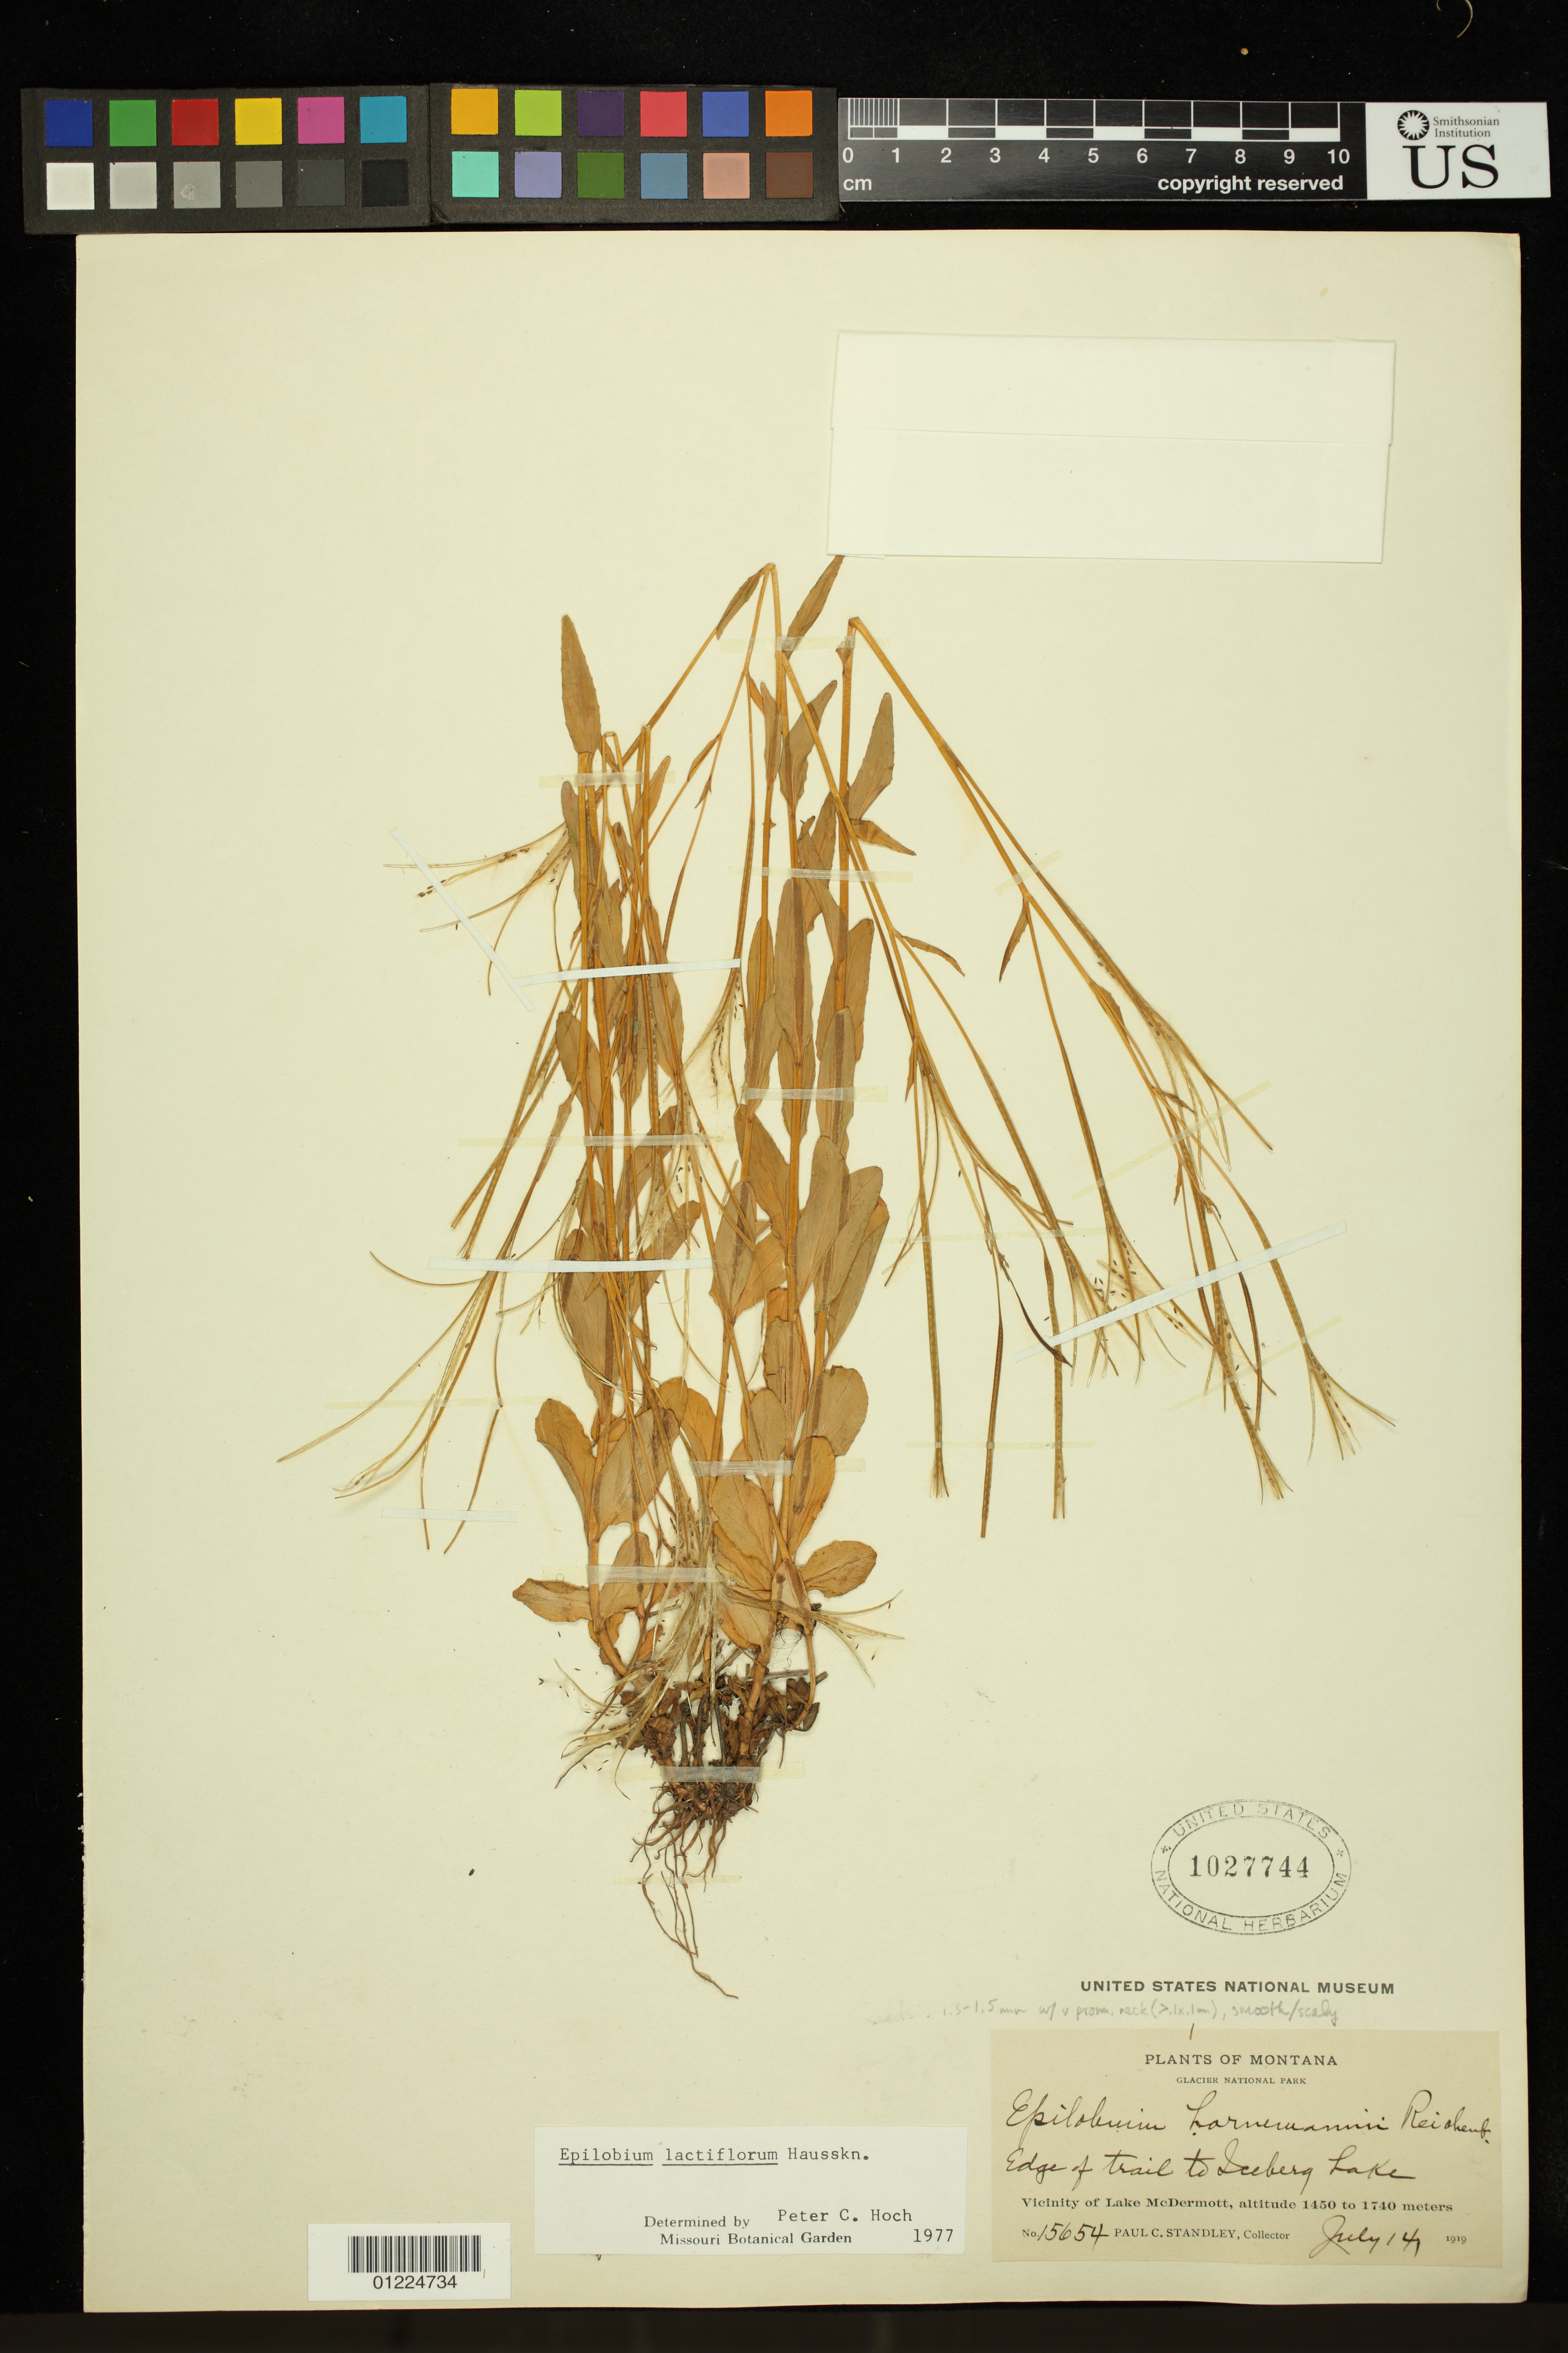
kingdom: Plantae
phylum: Tracheophyta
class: Magnoliopsida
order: Myrtales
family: Onagraceae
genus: Epilobium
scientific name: Epilobium lactiflorum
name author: Hausskn.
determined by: Hoch, P. C.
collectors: P. C. Standley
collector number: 15654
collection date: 1919-07-14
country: United States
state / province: Montana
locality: Vicinity of Lake McDermott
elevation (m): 1450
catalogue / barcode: US 1027744